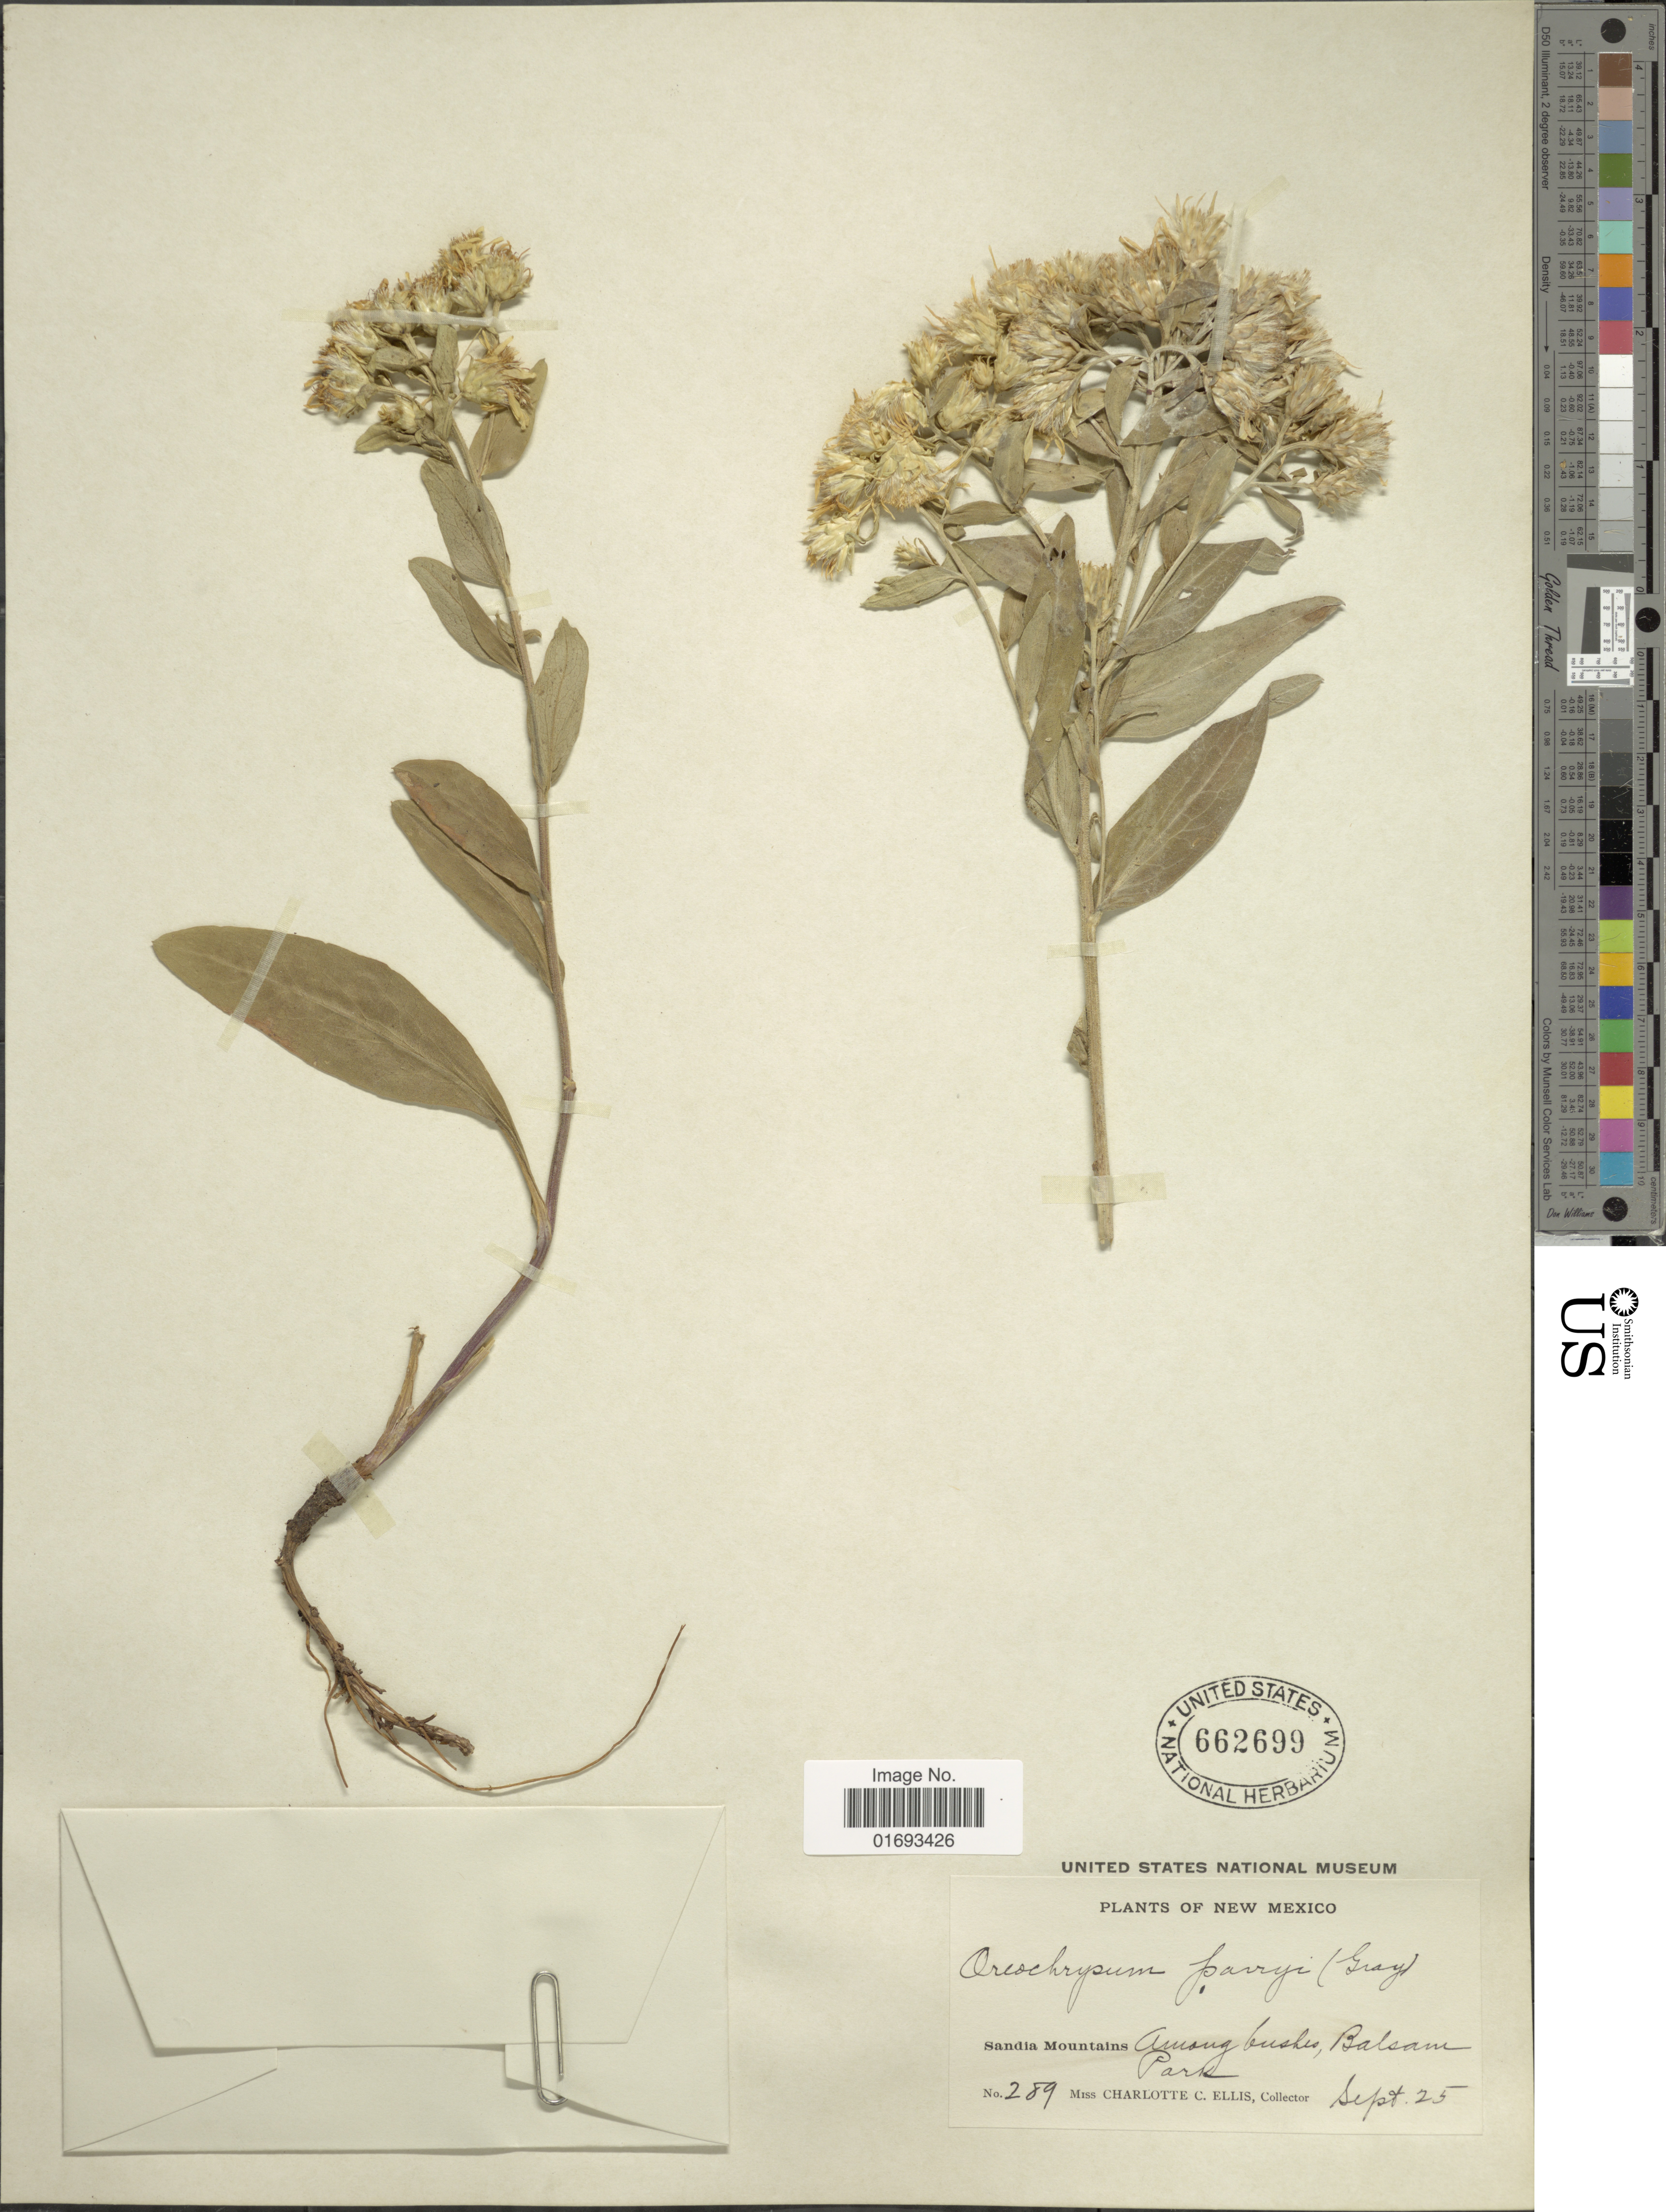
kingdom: Plantae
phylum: Tracheophyta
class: Magnoliopsida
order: Asterales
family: Asteraceae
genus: Oreochrysum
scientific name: Oreochrysum parryi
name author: (A. Gray) Rydb.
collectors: C. C. Ellis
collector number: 289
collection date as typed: Transcribed d/m/y: /9/25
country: United States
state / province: New Mexico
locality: Sandia Mountains among bushes, Balsam Park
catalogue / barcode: US 662699